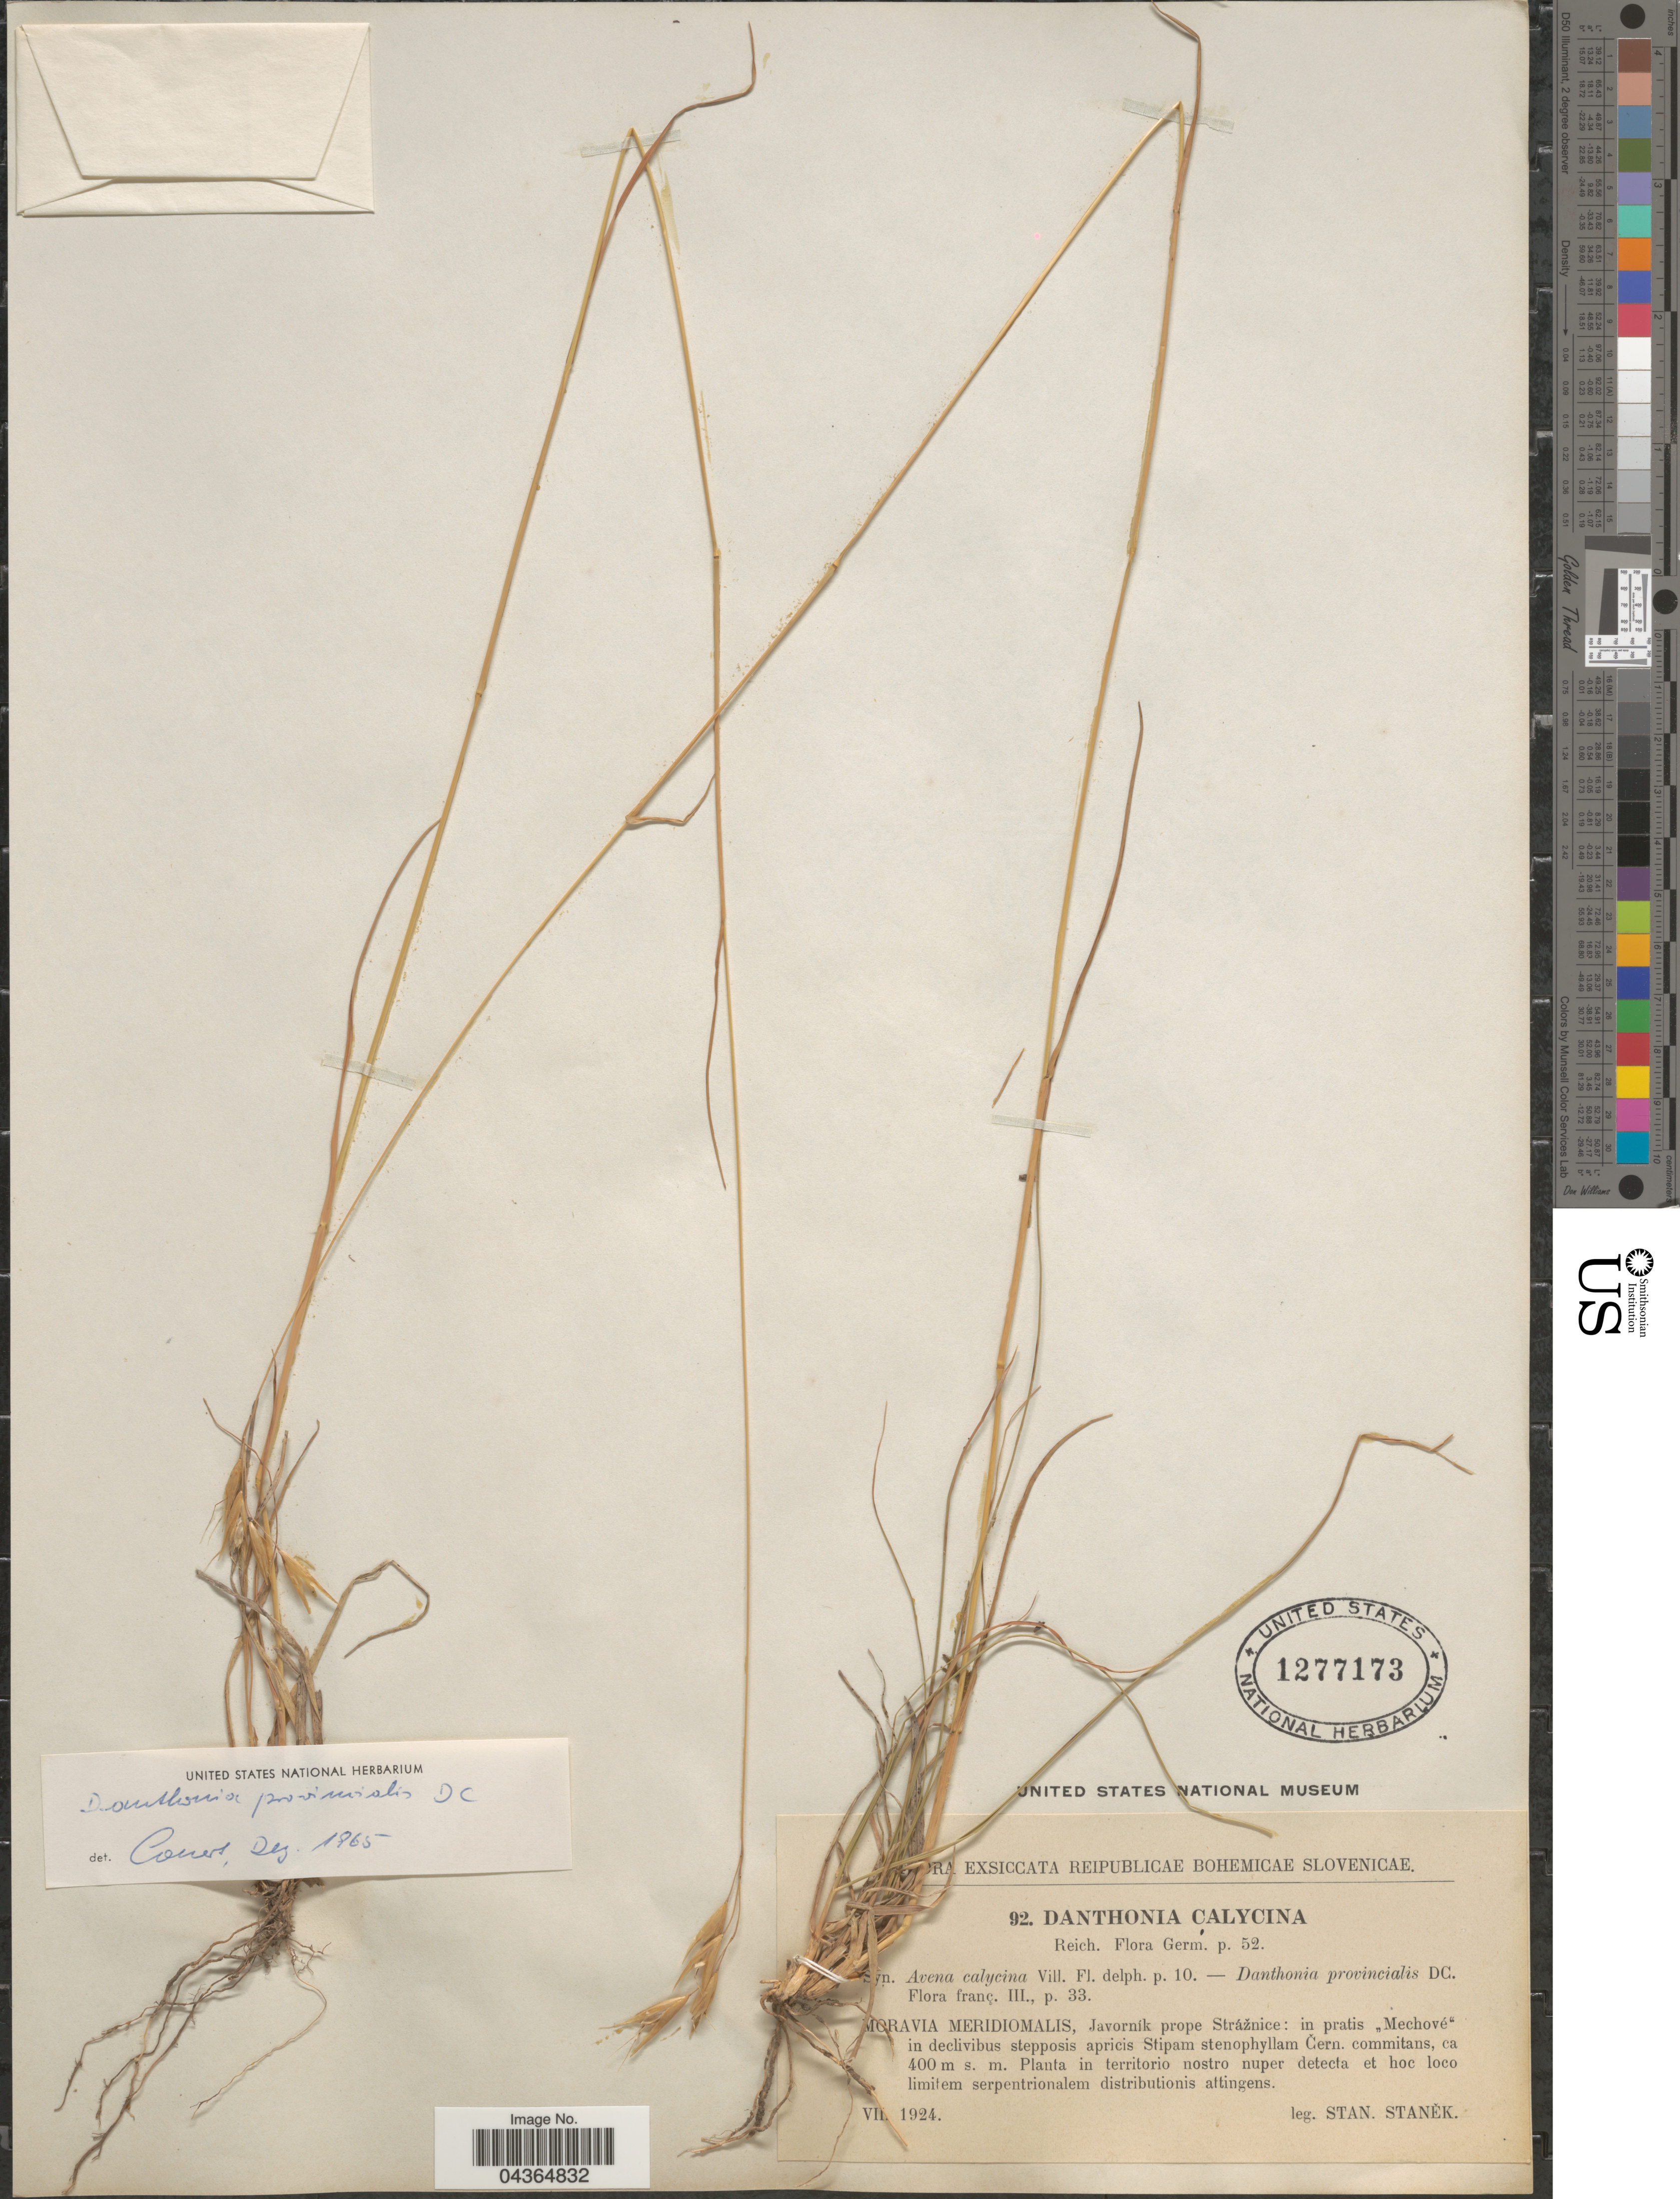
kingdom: Plantae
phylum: Tracheophyta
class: Liliopsida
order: Poales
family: Poaceae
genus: Danthonia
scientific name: Danthonia alpina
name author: Vest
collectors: S. Stanek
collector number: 92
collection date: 1924-07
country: Czechia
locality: Reipublicae Bohemicae Slovenicae. Moravia Meridiomalis, Javorník prope Strážnice: in pratis "Mechové" in declivibus stepposis apricis Stipam stenophyllam Čern.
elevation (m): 400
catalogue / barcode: US 1277173